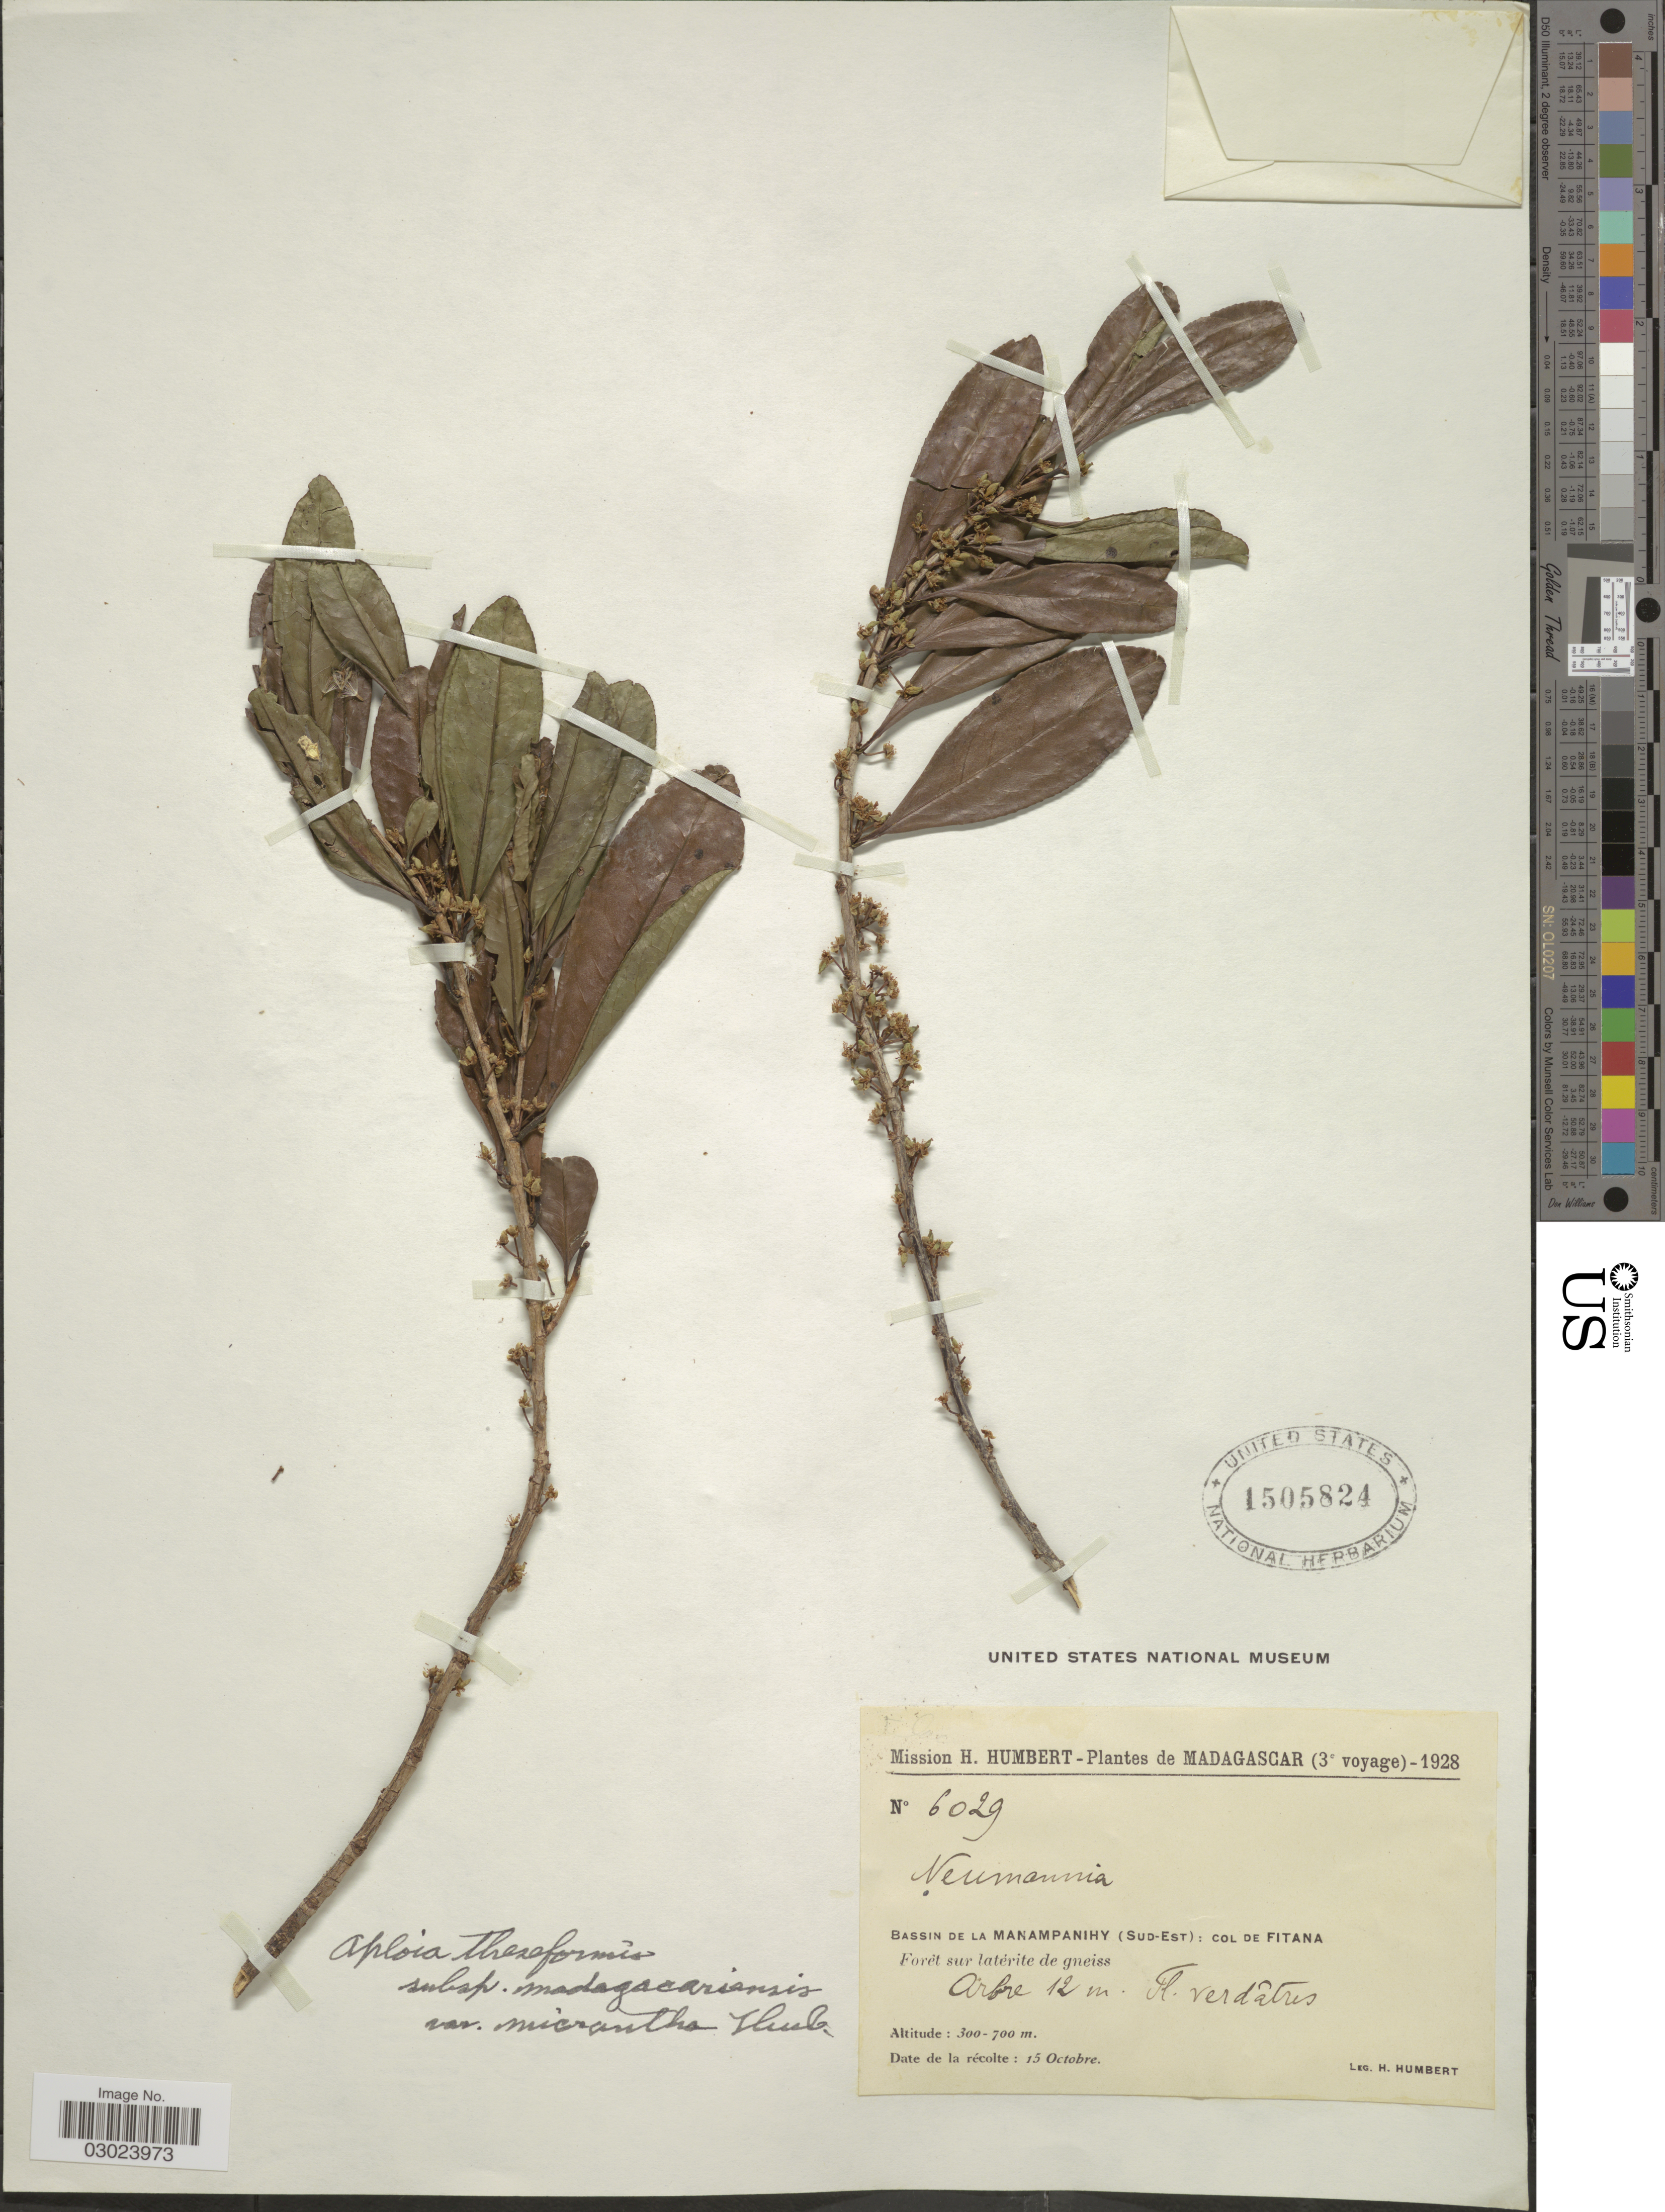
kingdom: Plantae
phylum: Tracheophyta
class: Magnoliopsida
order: Crossosomatales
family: Aphloiaceae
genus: Aphloia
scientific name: Aphloia theiformis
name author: (Vahl) Benn.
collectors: H. Humbert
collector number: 6029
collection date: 1928-10-15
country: Madagascar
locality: Bassin de la Manampanihy (Sud-Est): col de Fitana.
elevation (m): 300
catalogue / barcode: US 1505824